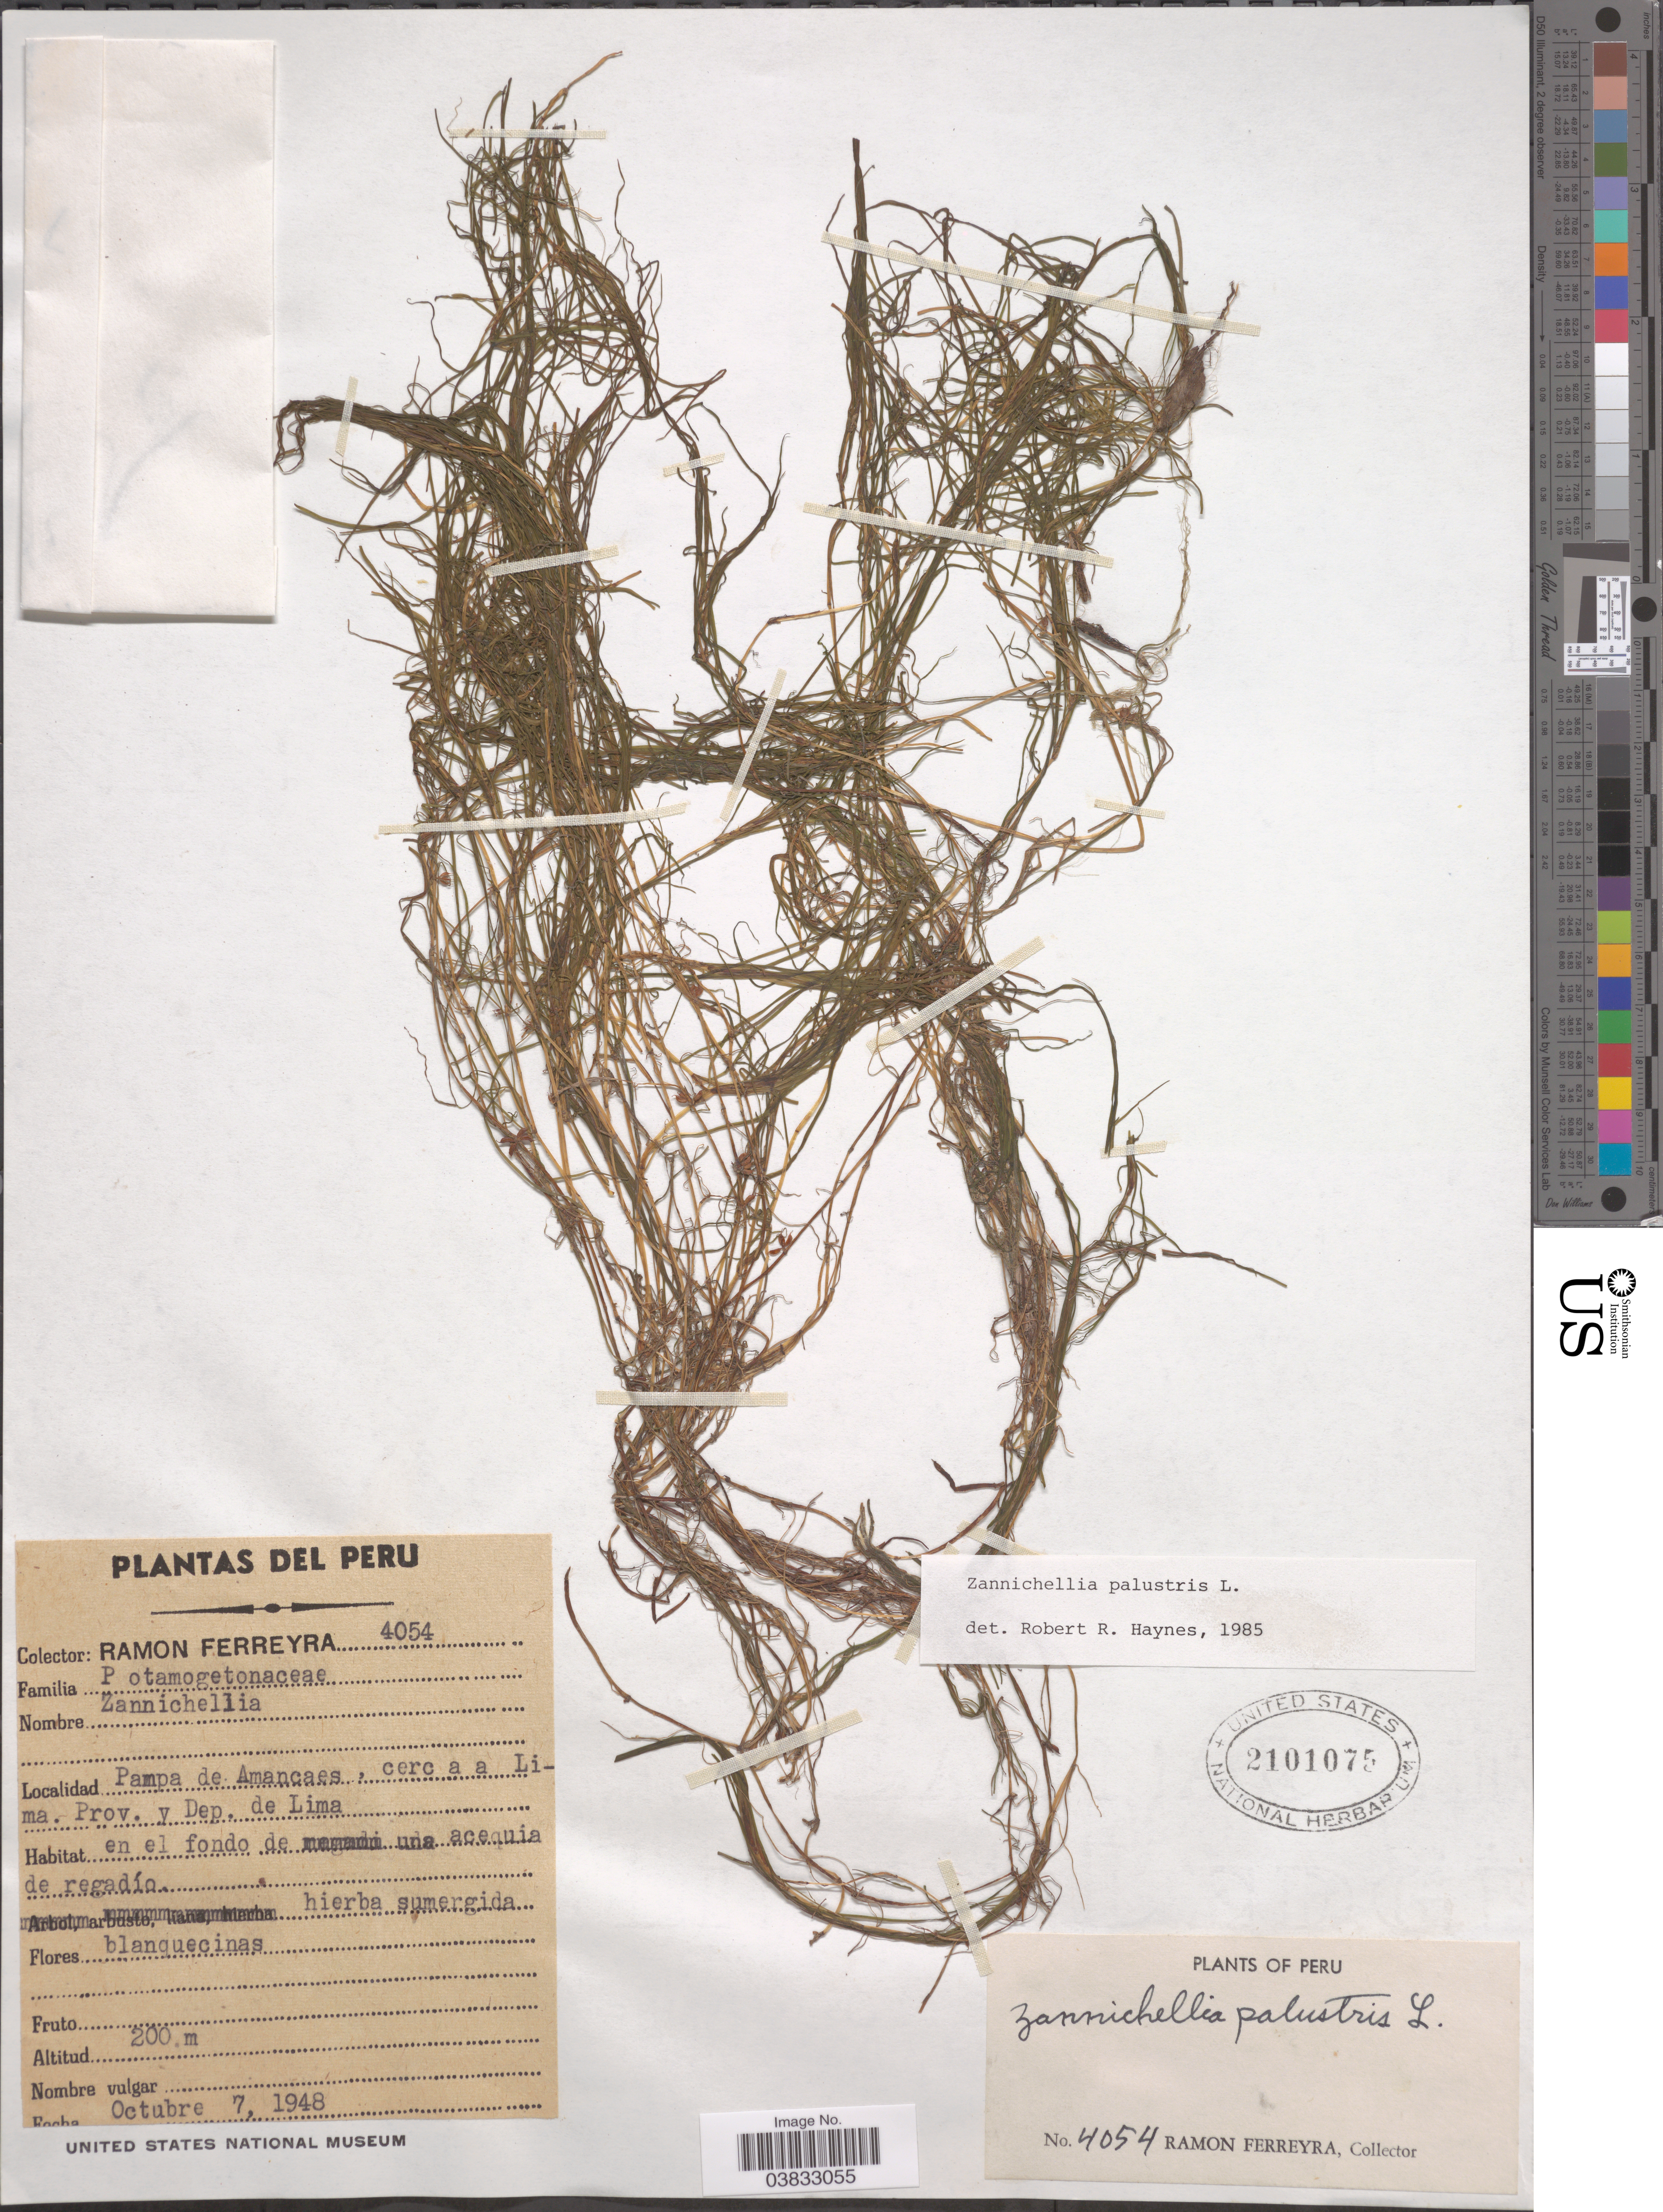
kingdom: Plantae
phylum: Tracheophyta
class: Liliopsida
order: Alismatales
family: Potamogetonaceae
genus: Zannichellia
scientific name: Zannichellia palustris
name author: L.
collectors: R. A. Ferreyra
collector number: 4054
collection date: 1948-10-07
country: Peru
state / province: Lima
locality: Pampa de Amancaes, cerc a a Lima. Prov. y Dep. de Lima.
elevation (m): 200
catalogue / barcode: US 2101075